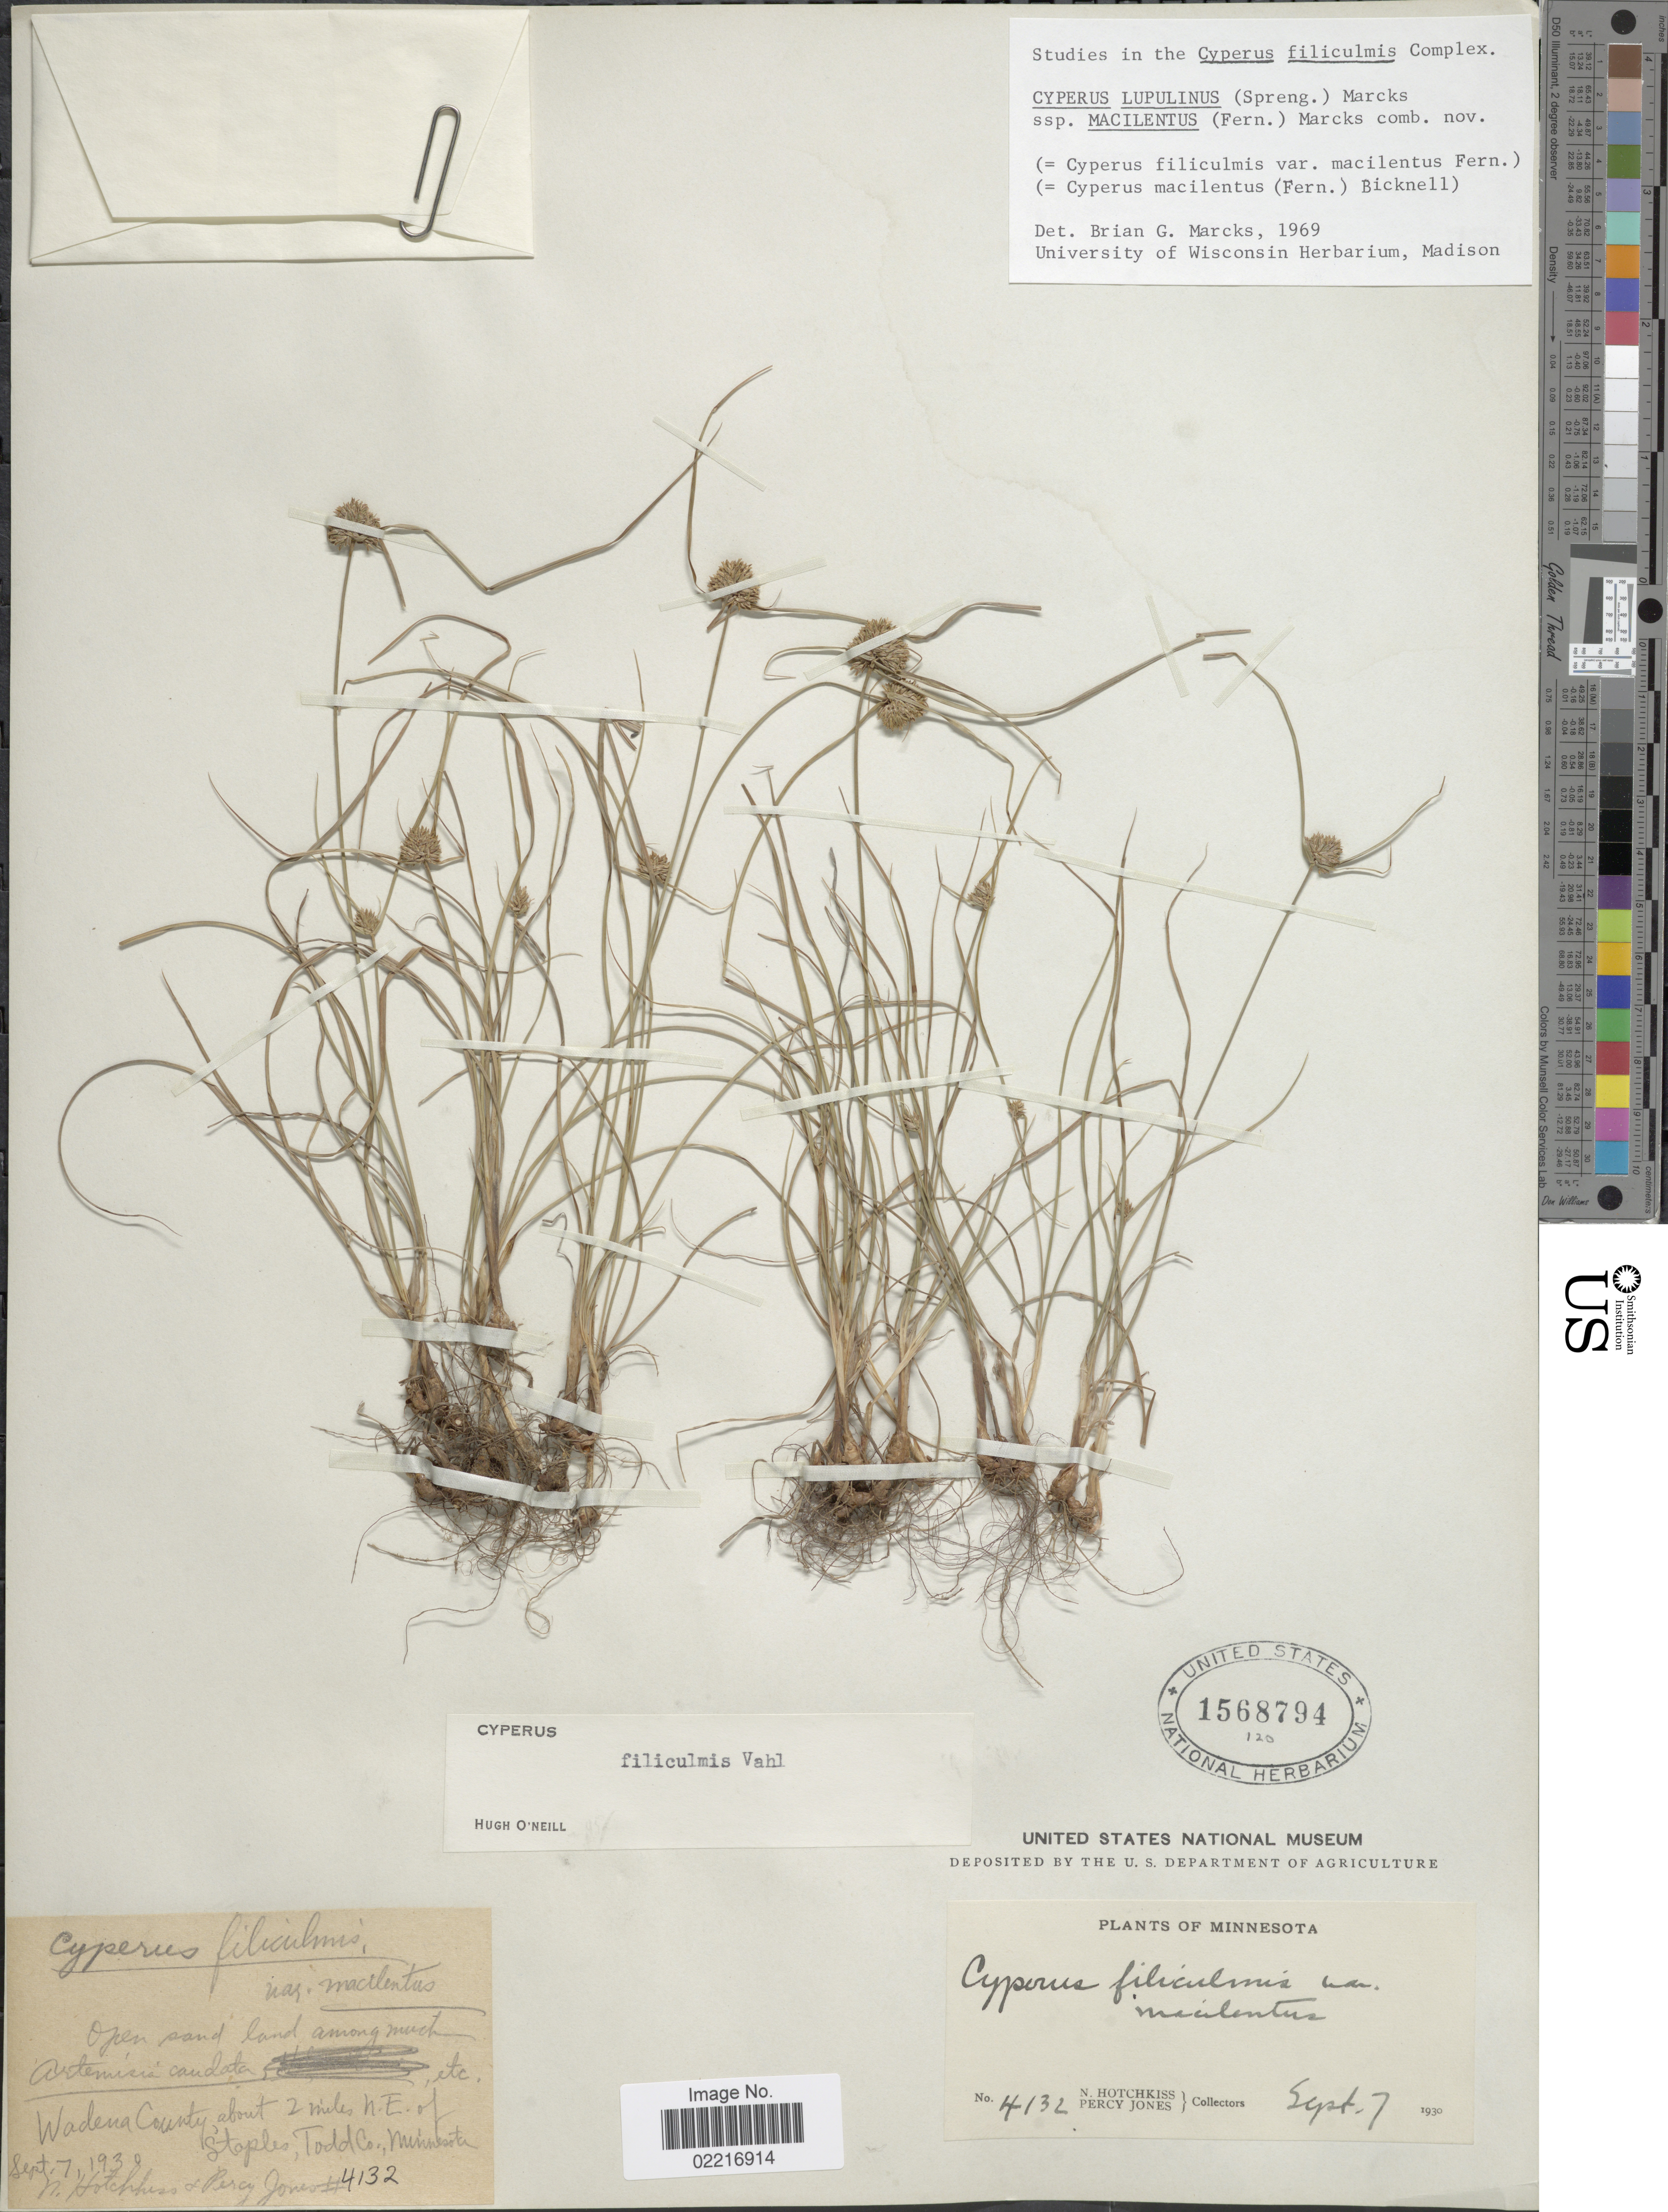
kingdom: Plantae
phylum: Tracheophyta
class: Liliopsida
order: Poales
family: Cyperaceae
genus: Cyperus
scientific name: Cyperus lupulinus subsp. macilentus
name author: (Fernald) Marcks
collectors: N. Hotchkiss & P. Jones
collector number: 4132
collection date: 1930-09-07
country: United States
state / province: Minnesota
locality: Wadena County, about 2 miles N.E. of Staples, Todd Co.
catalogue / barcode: US 1568794